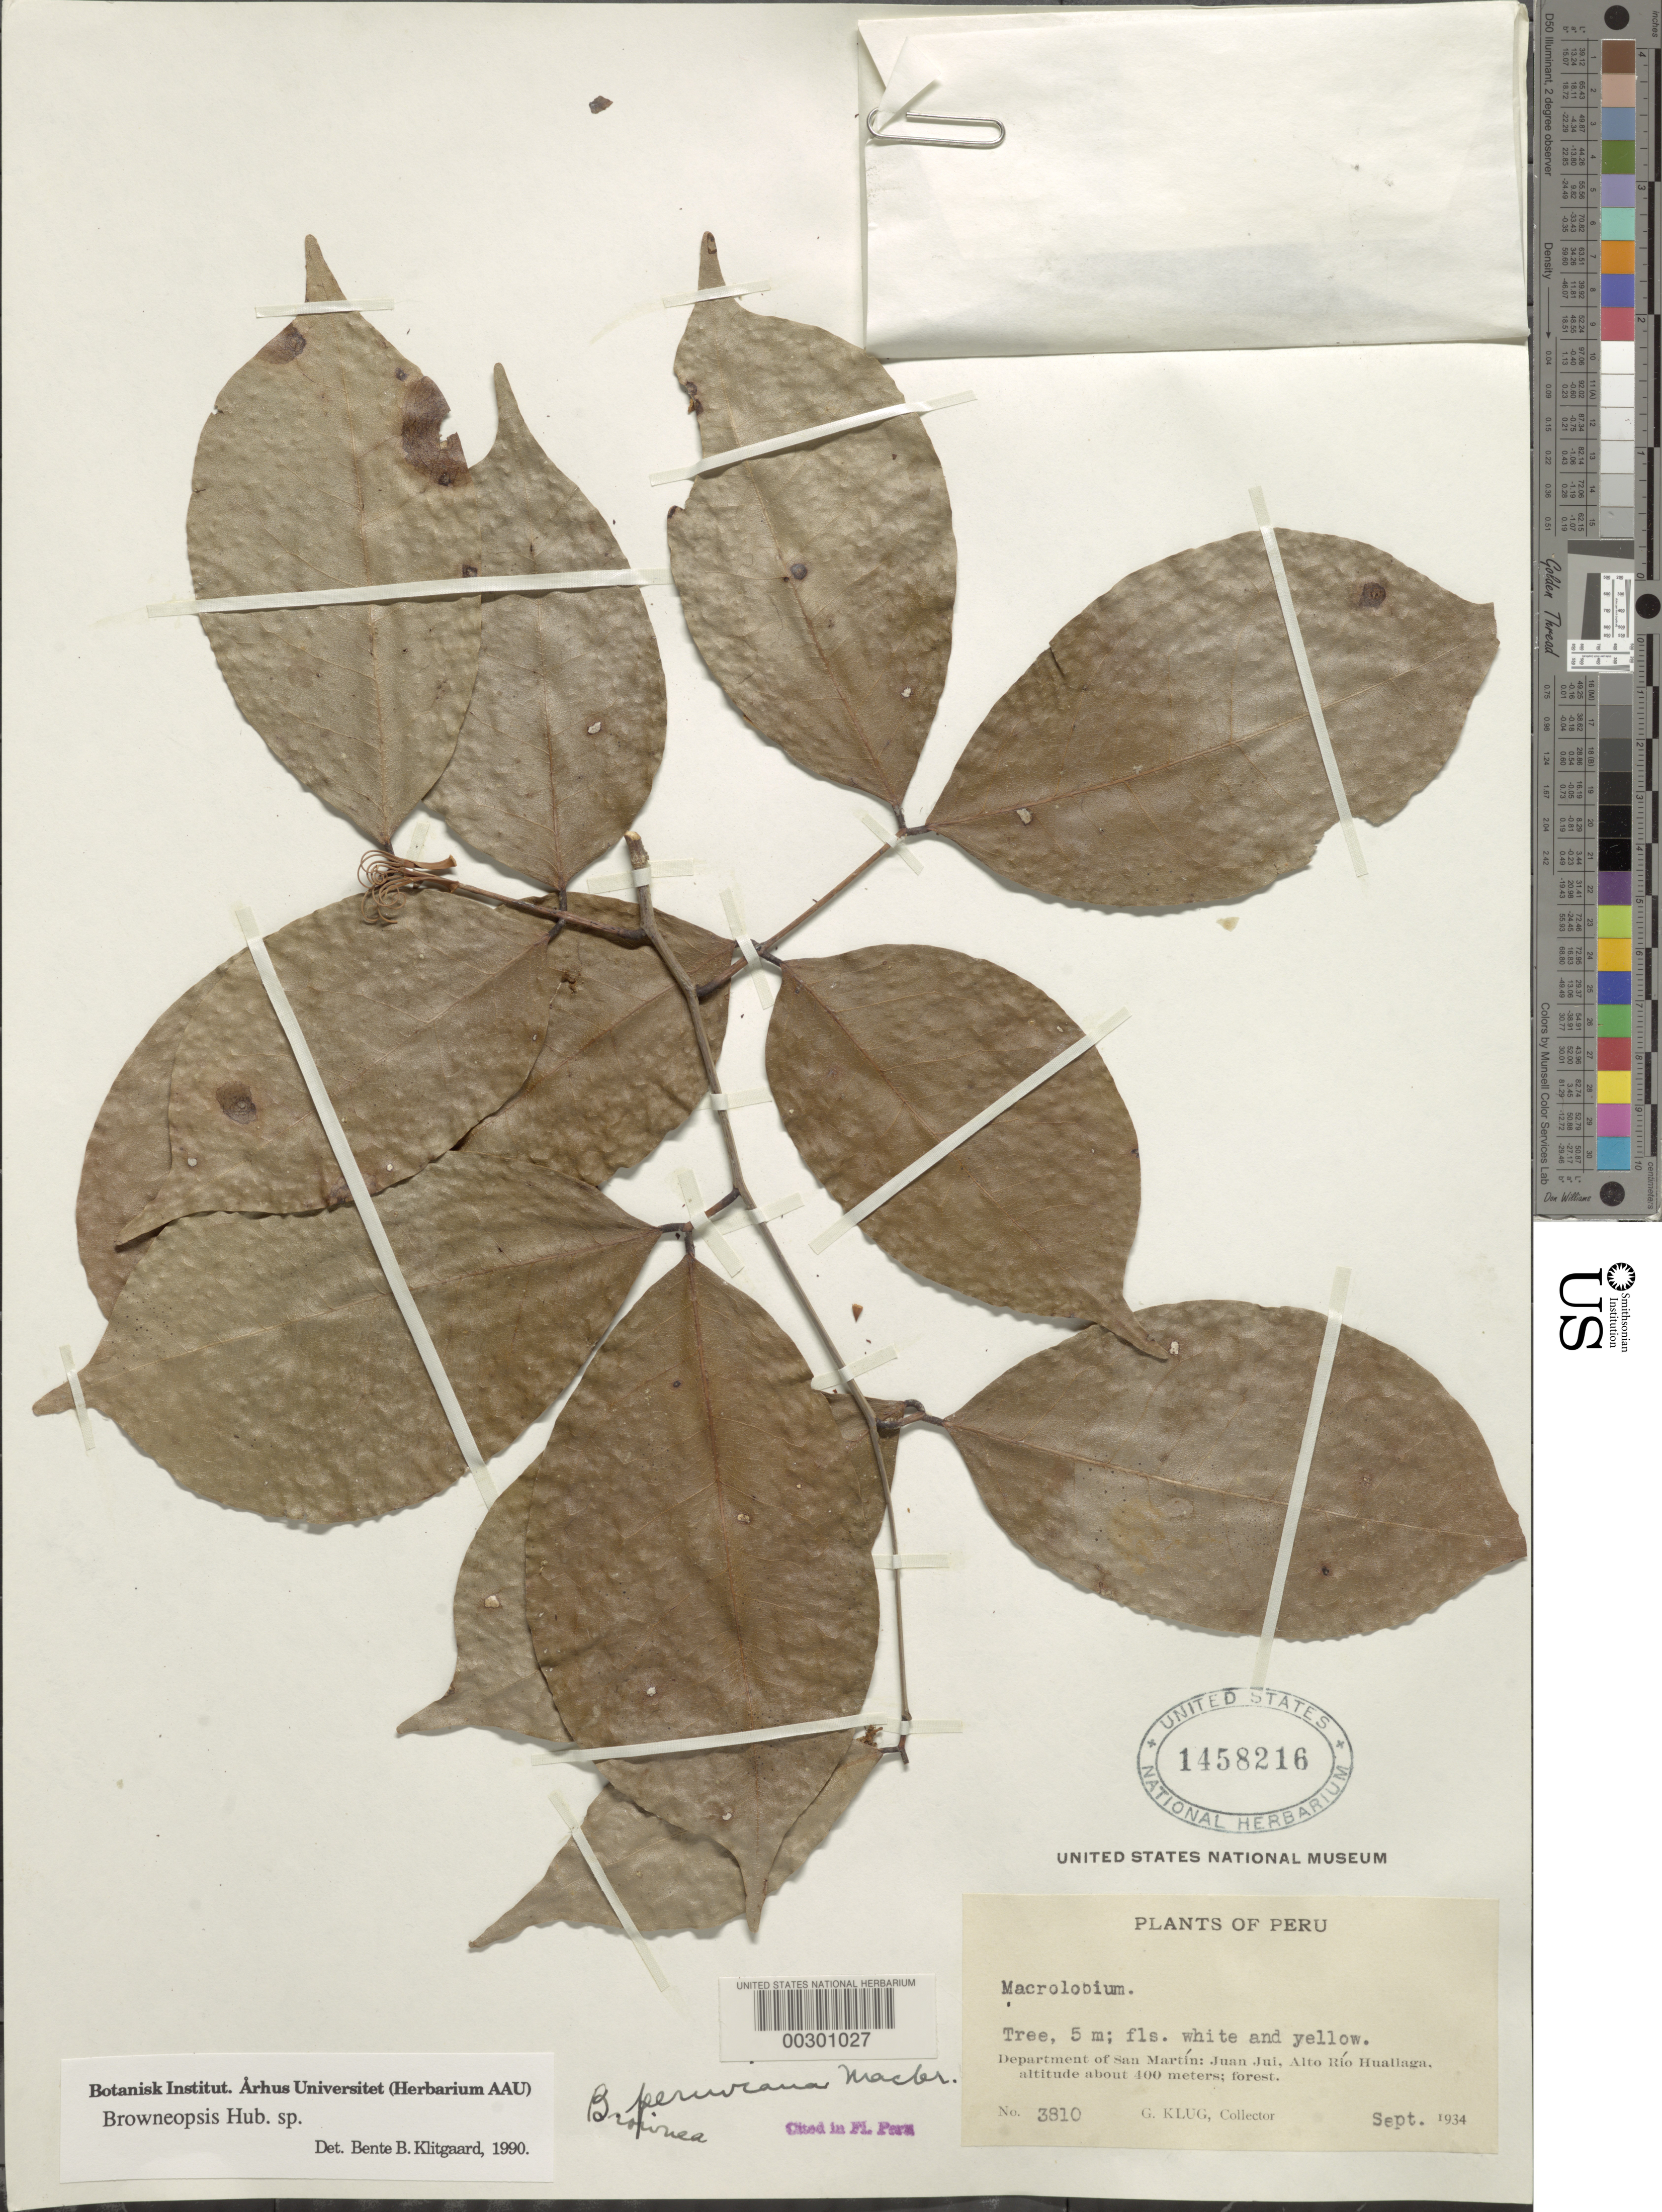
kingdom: Plantae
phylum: Tracheophyta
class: Magnoliopsida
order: Fabales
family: Fabaceae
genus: Browneopsis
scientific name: Browneopsis sp.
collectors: G. Klug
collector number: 3810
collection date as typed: Sep 1934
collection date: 1934-09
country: Peru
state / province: San Martín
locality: Juan jui, alto rio huallaga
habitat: Forest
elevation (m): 400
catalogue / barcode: US 1458216